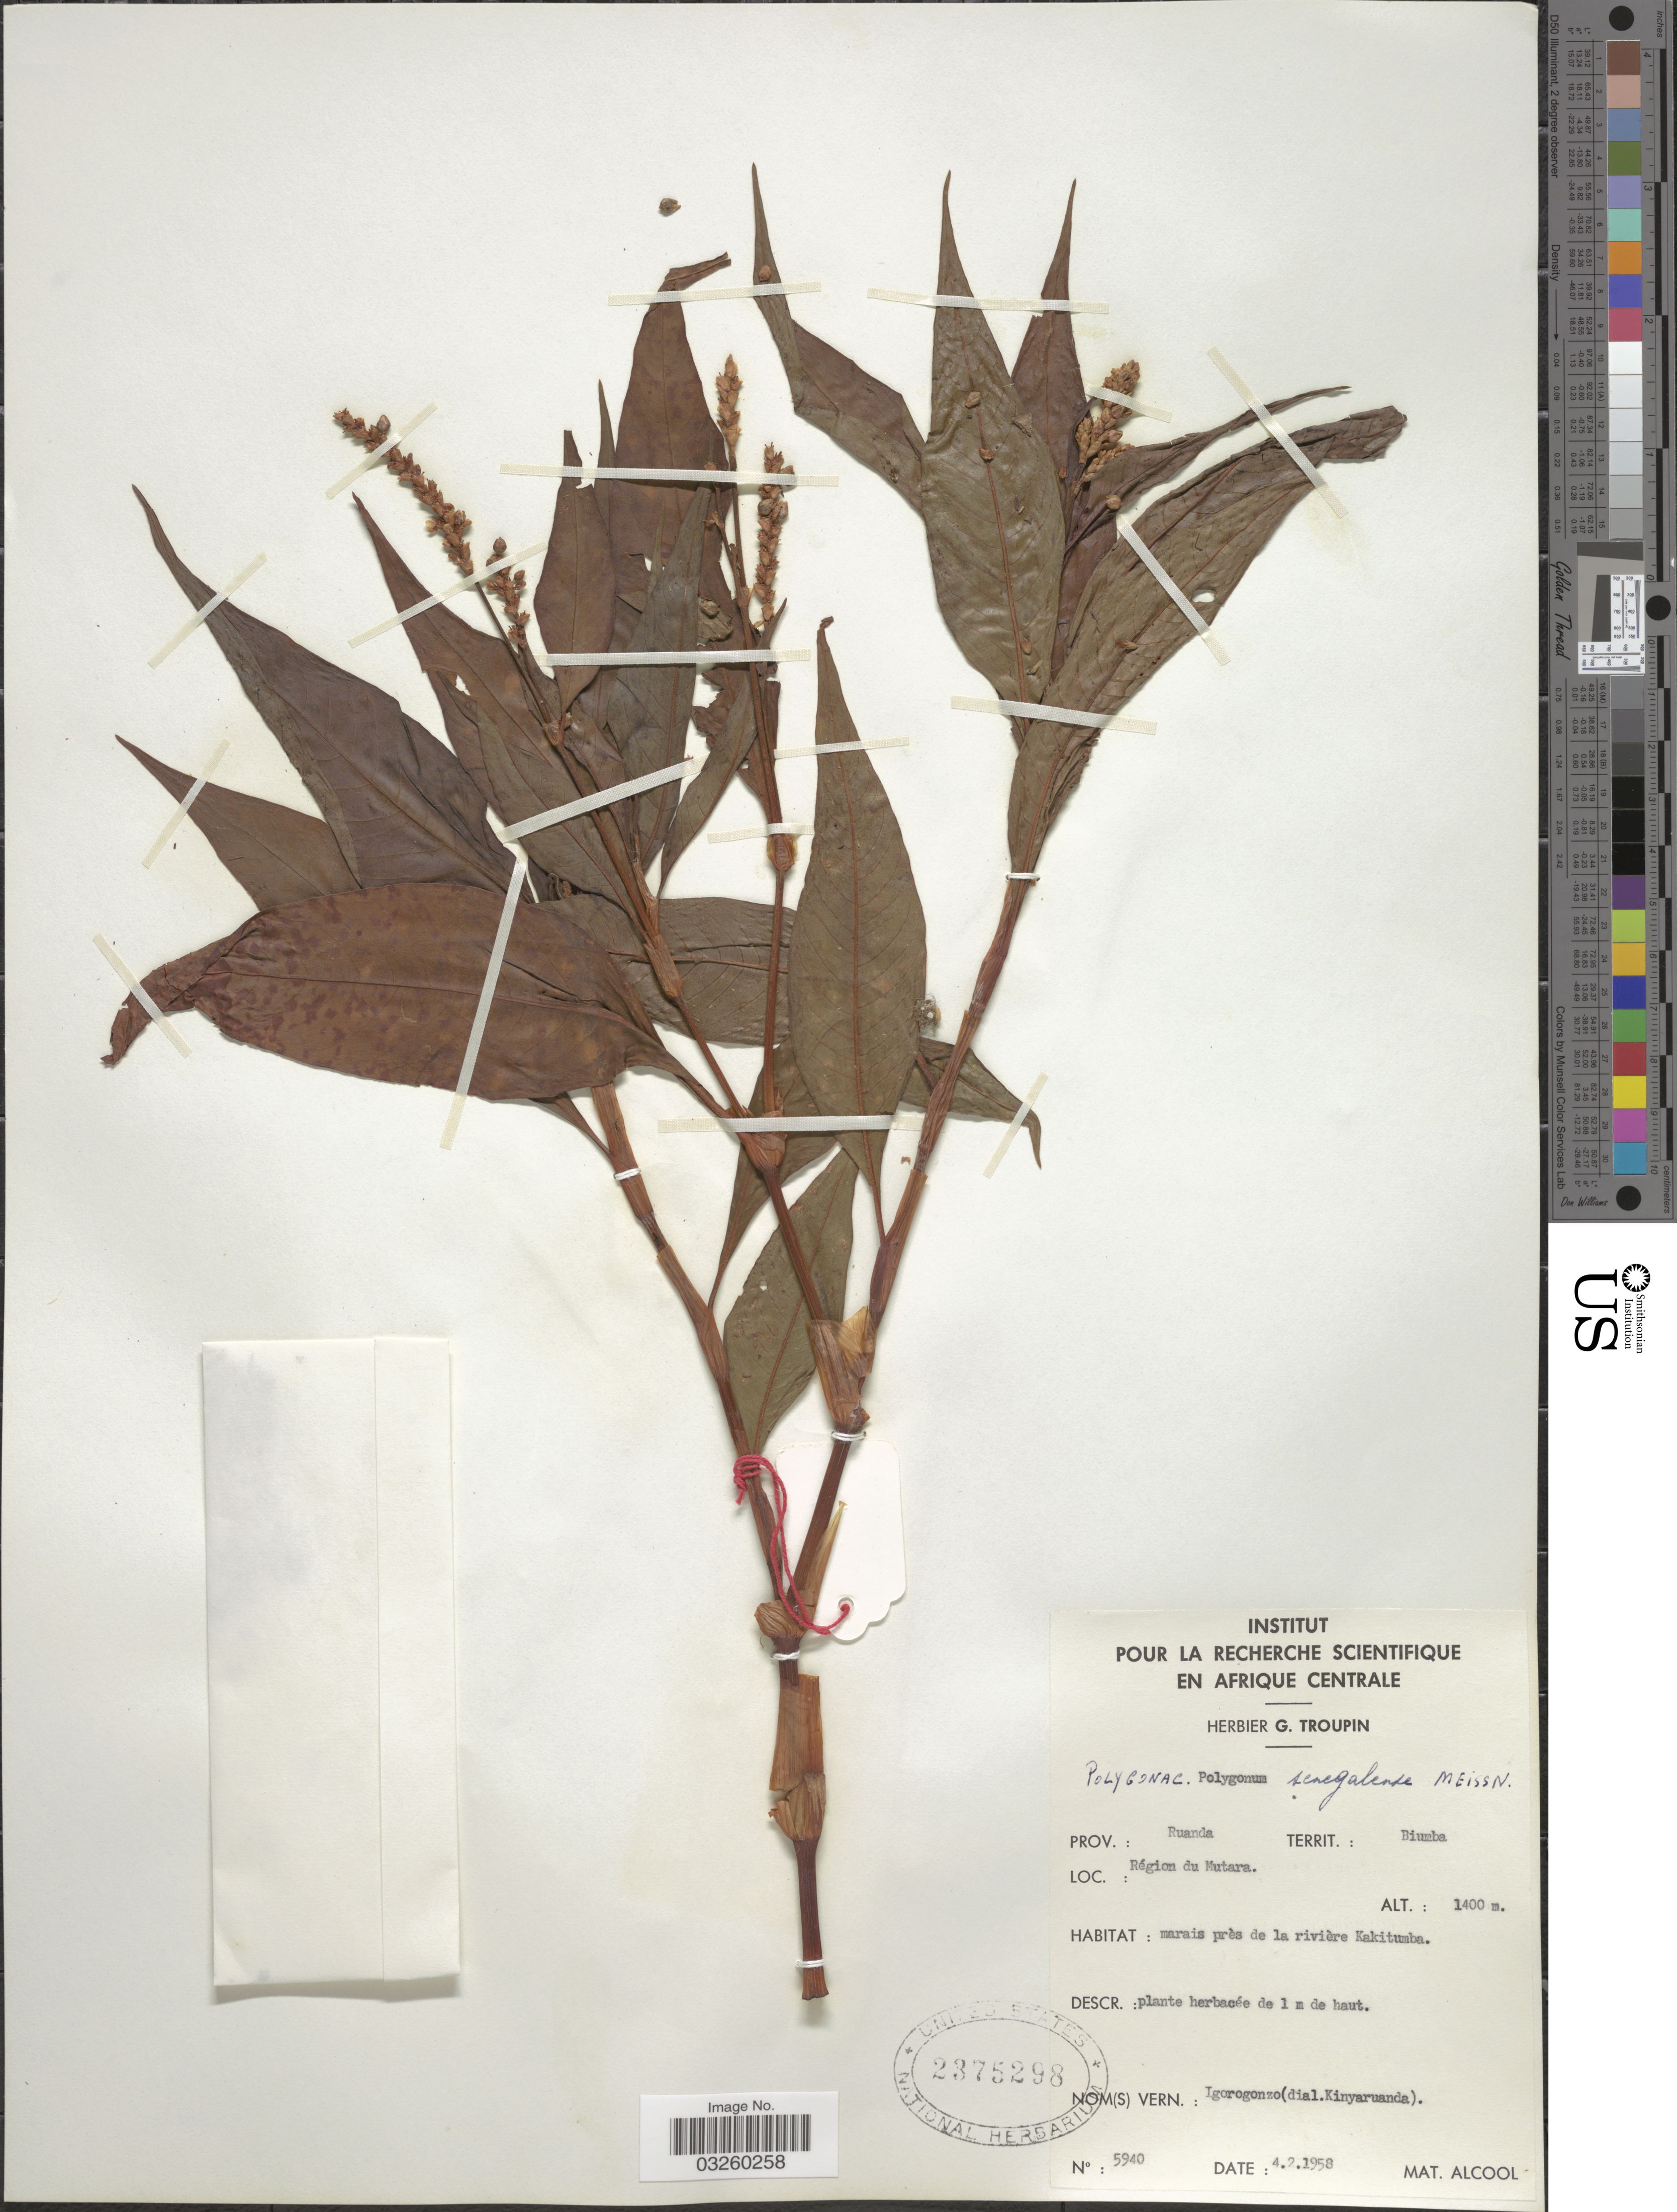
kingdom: Plantae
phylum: Tracheophyta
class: Magnoliopsida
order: Caryophyllales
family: Polygonaceae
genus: Polygonum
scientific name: Polygonum senegalense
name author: Meisn.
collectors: ex herb. G. Troupin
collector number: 5940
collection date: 1958-02-04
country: Rwanda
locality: Prov.: Ruanda. Territ.: Biumba. Région du Mutara. Marais près de la rivière Kakitumba.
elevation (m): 1400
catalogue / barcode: US 2375298